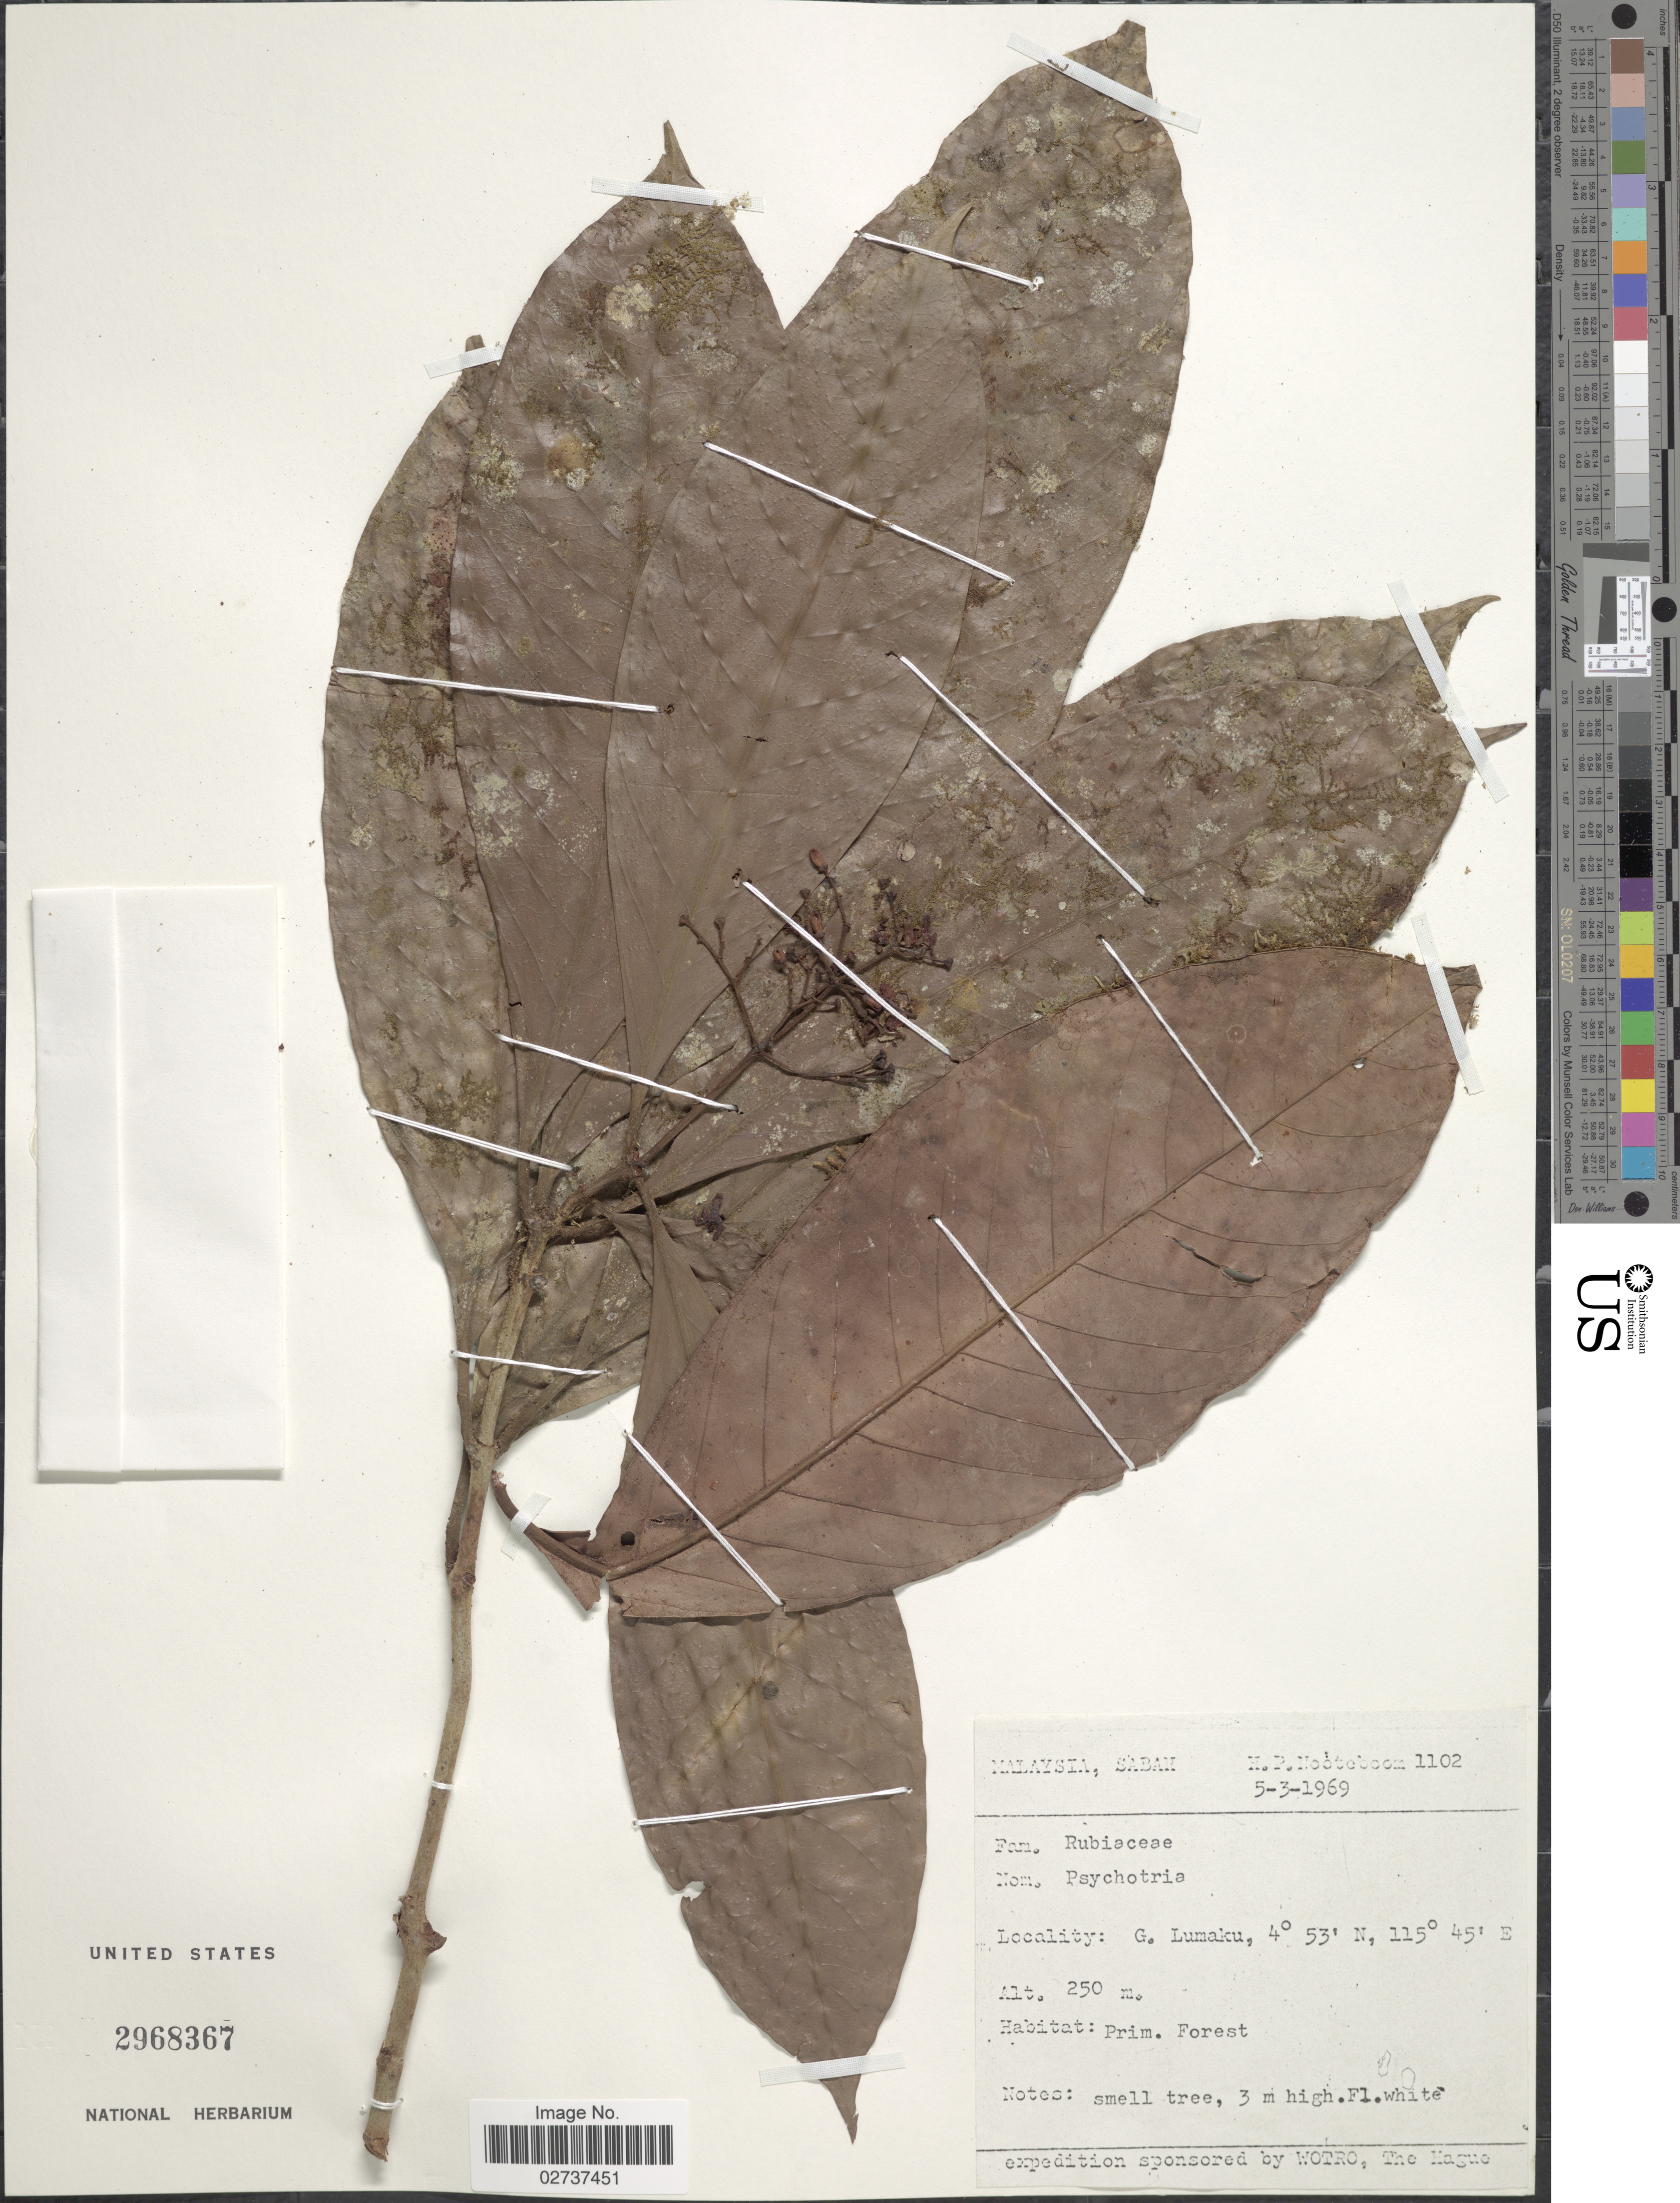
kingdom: Plantae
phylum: Tracheophyta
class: Magnoliopsida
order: Gentianales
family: Rubiaceae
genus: Psychotria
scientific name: Psychotria sp.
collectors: H. P. Nooteboom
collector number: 1102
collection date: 1969-03-05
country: Malaysia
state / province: Sabah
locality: G. Lumaku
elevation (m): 250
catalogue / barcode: US 2968367